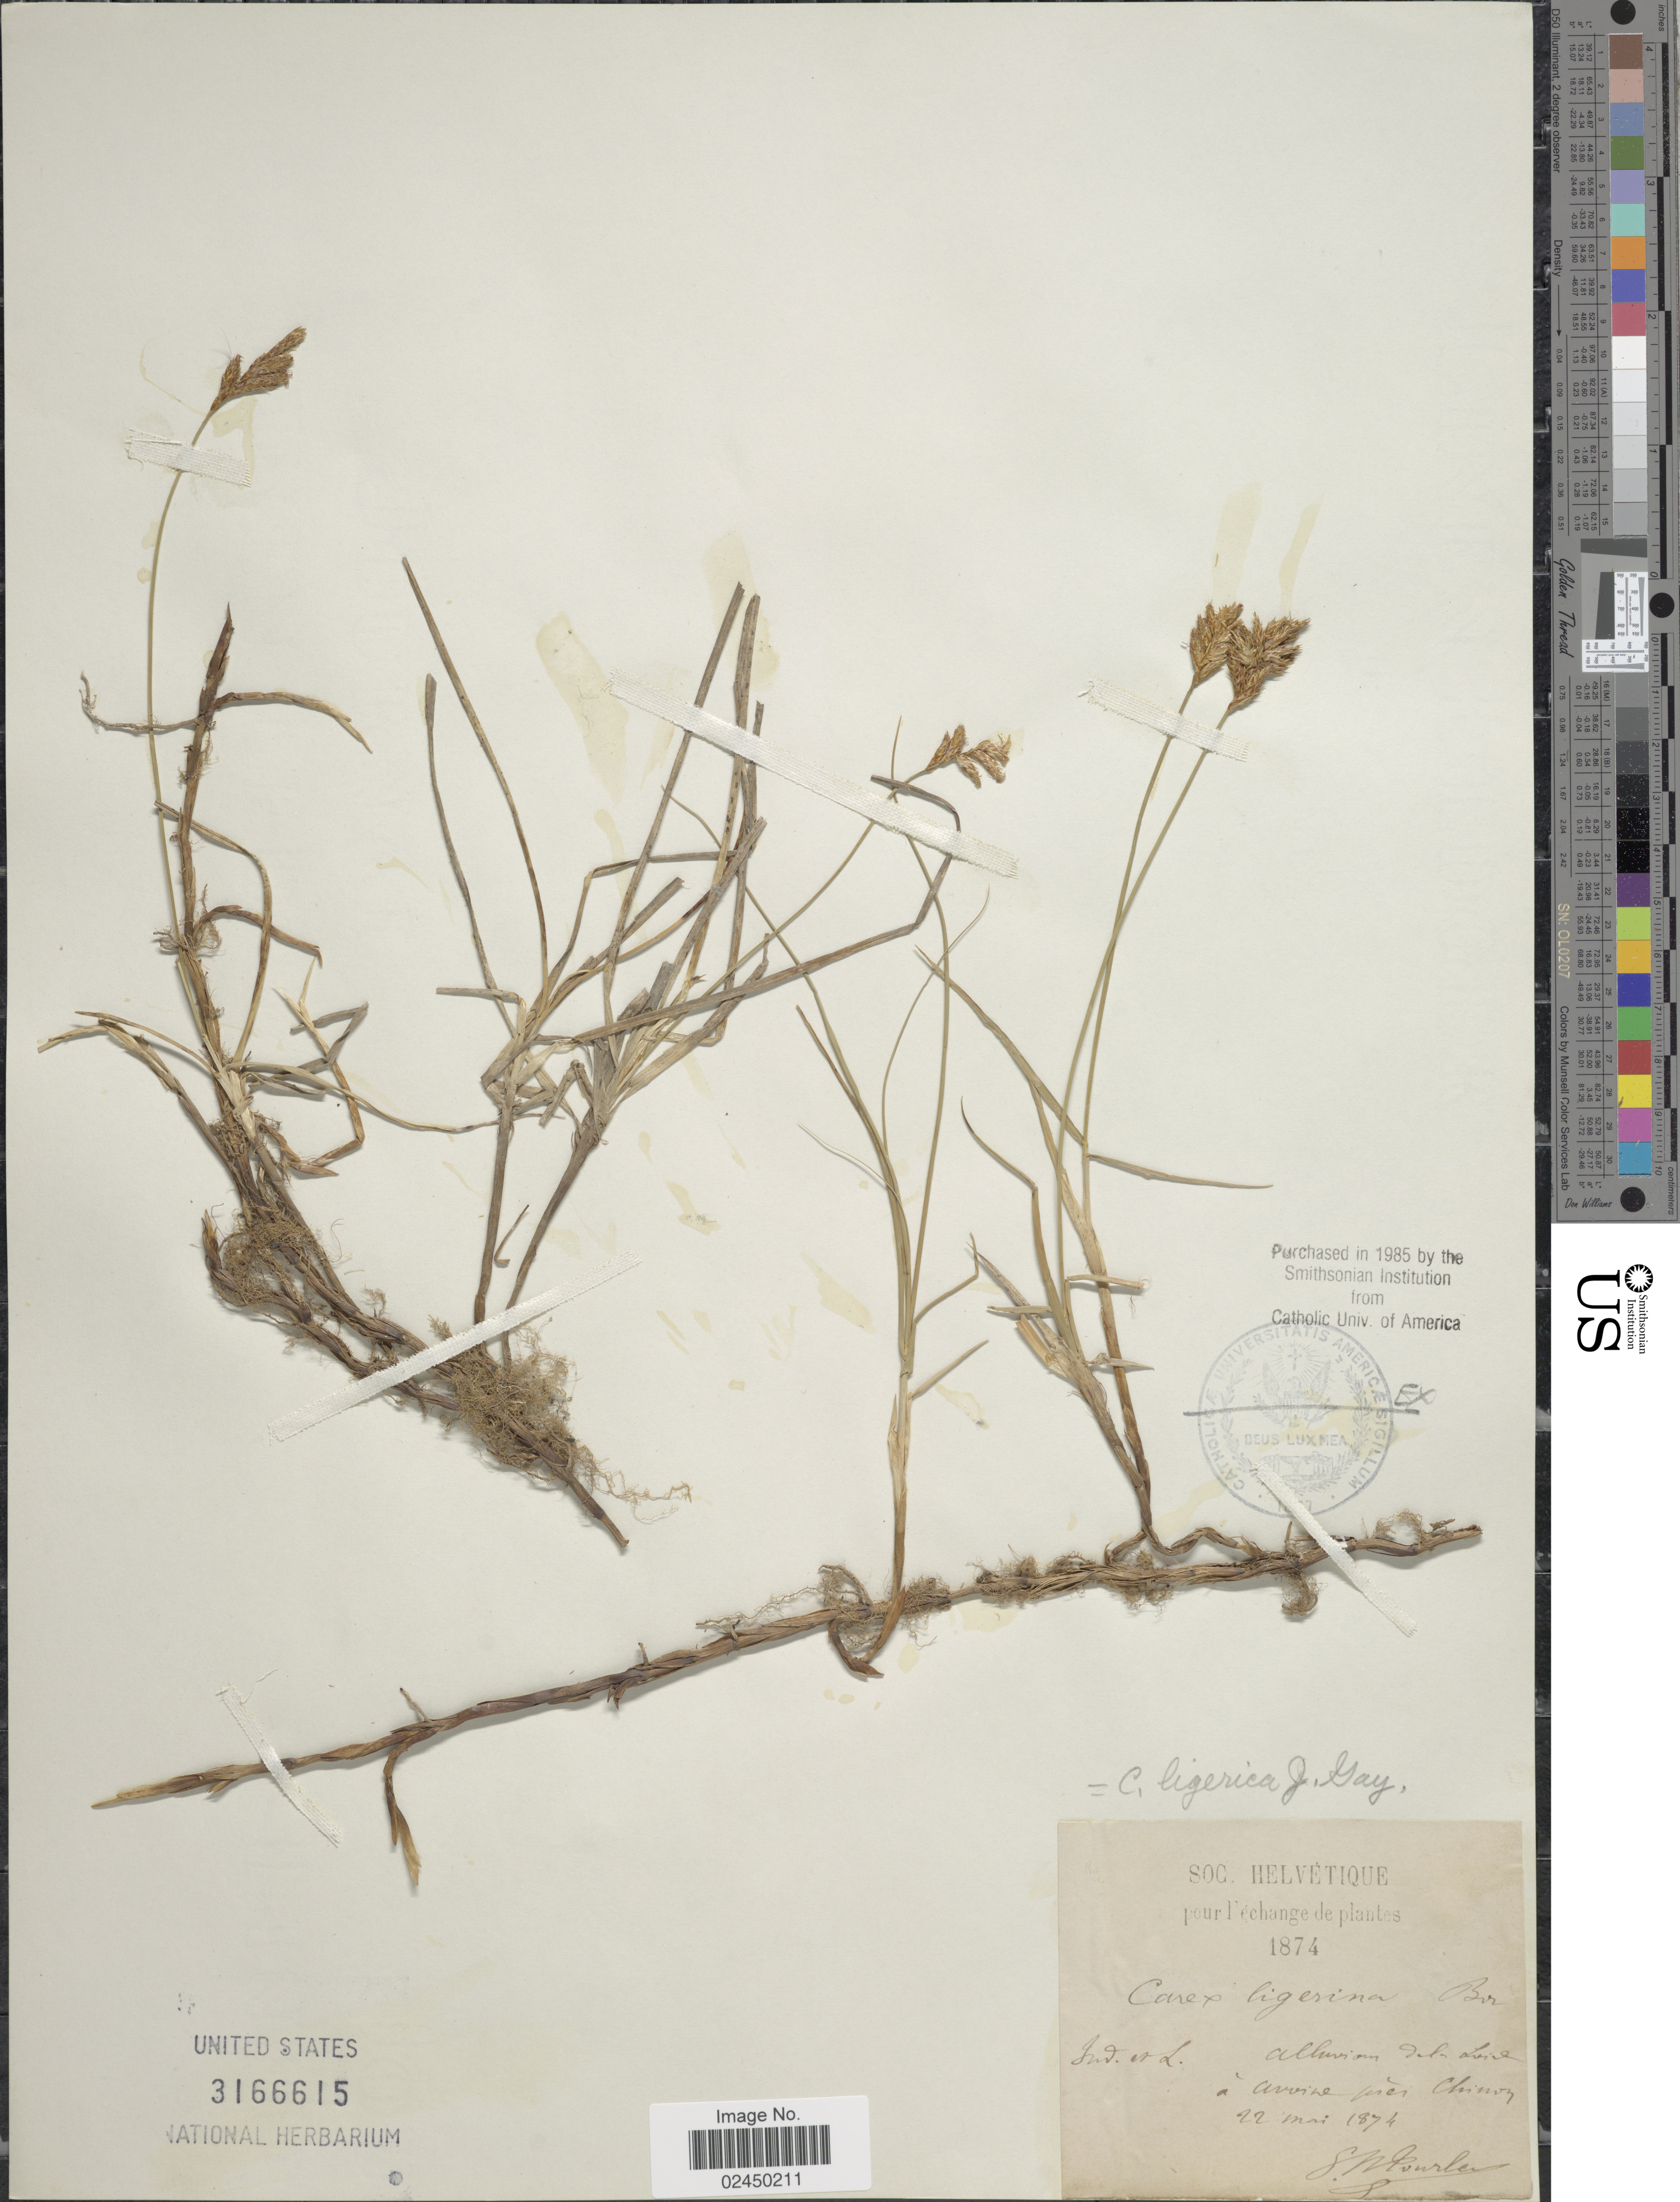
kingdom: Plantae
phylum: Tracheophyta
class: Liliopsida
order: Poales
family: Cyperaceae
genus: Carex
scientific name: Carex colchica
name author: J. Gay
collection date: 1874-05-22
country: France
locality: Ind pr L. alluvium de la Loire a [illegible text] prés Chinon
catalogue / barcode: US 3166615